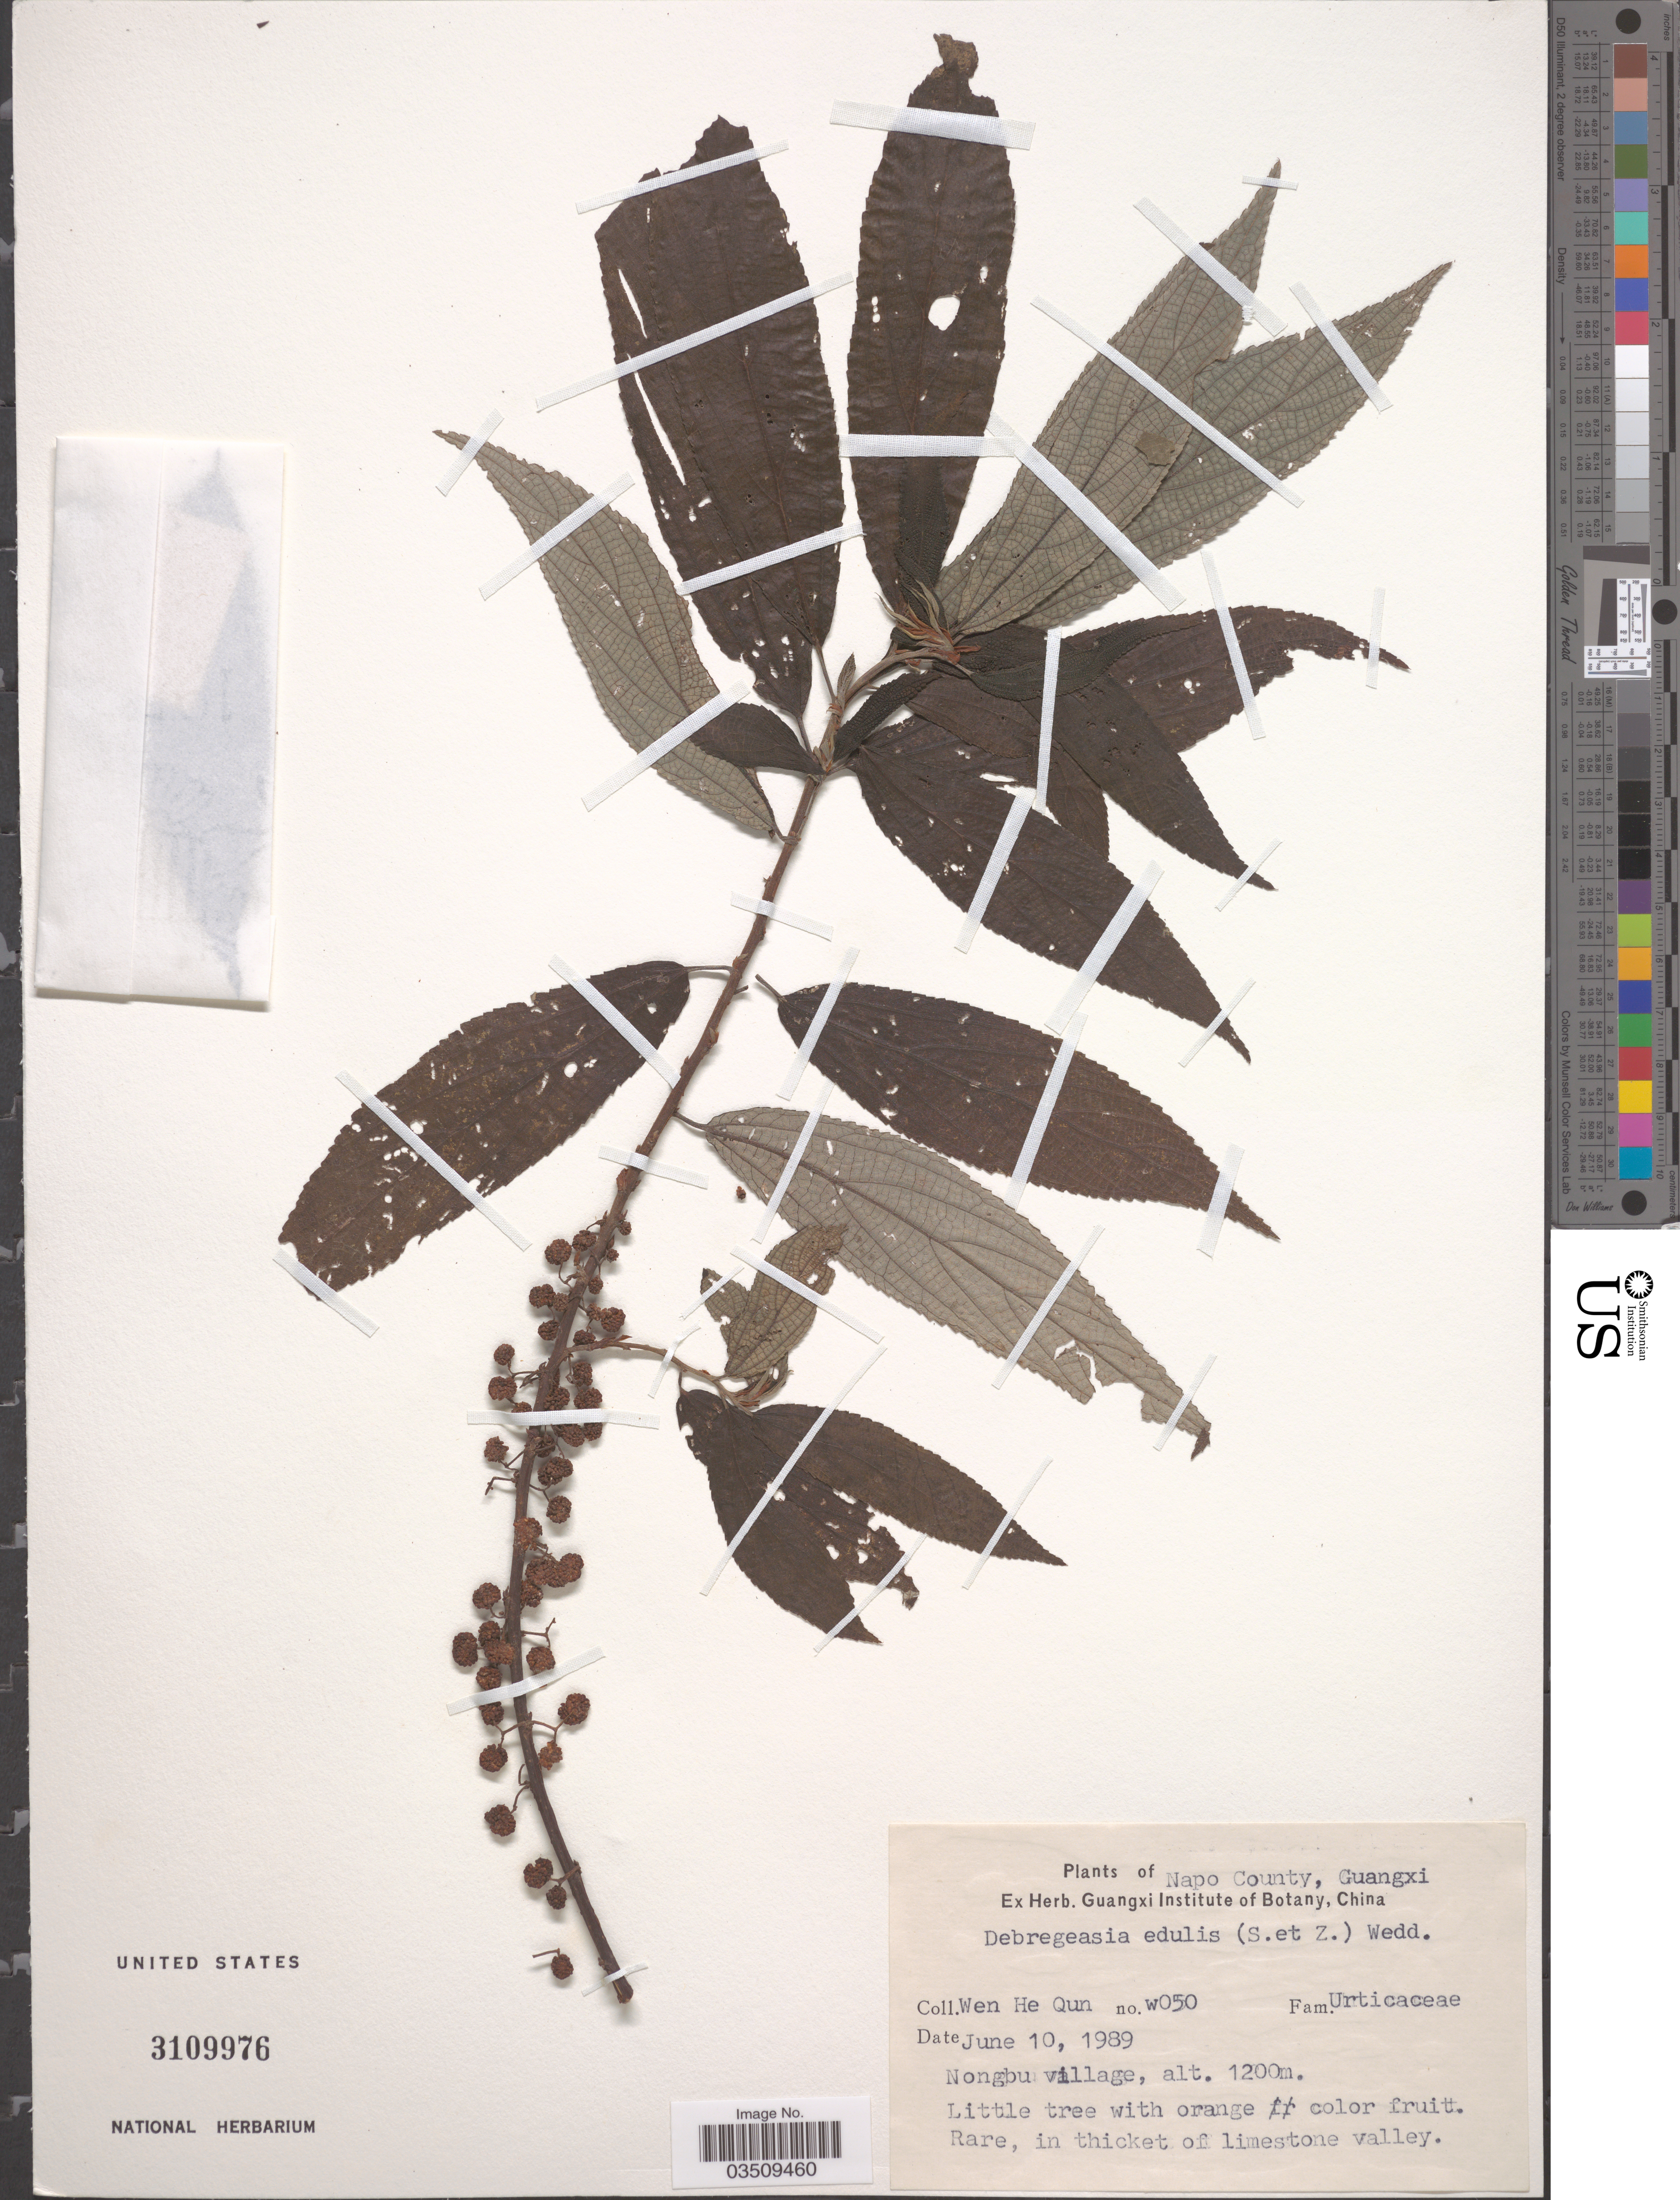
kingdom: Plantae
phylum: Tracheophyta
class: Magnoliopsida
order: Rosales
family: Urticaceae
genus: Debregeasia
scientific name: Debregeasia edulis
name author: (Siebold & Zucc.) Wedd.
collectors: W. Qun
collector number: w050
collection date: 1989-06-10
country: China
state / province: Guangxi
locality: Napo County, Guangxi. Nongbu village.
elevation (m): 1200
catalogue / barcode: US 3109976